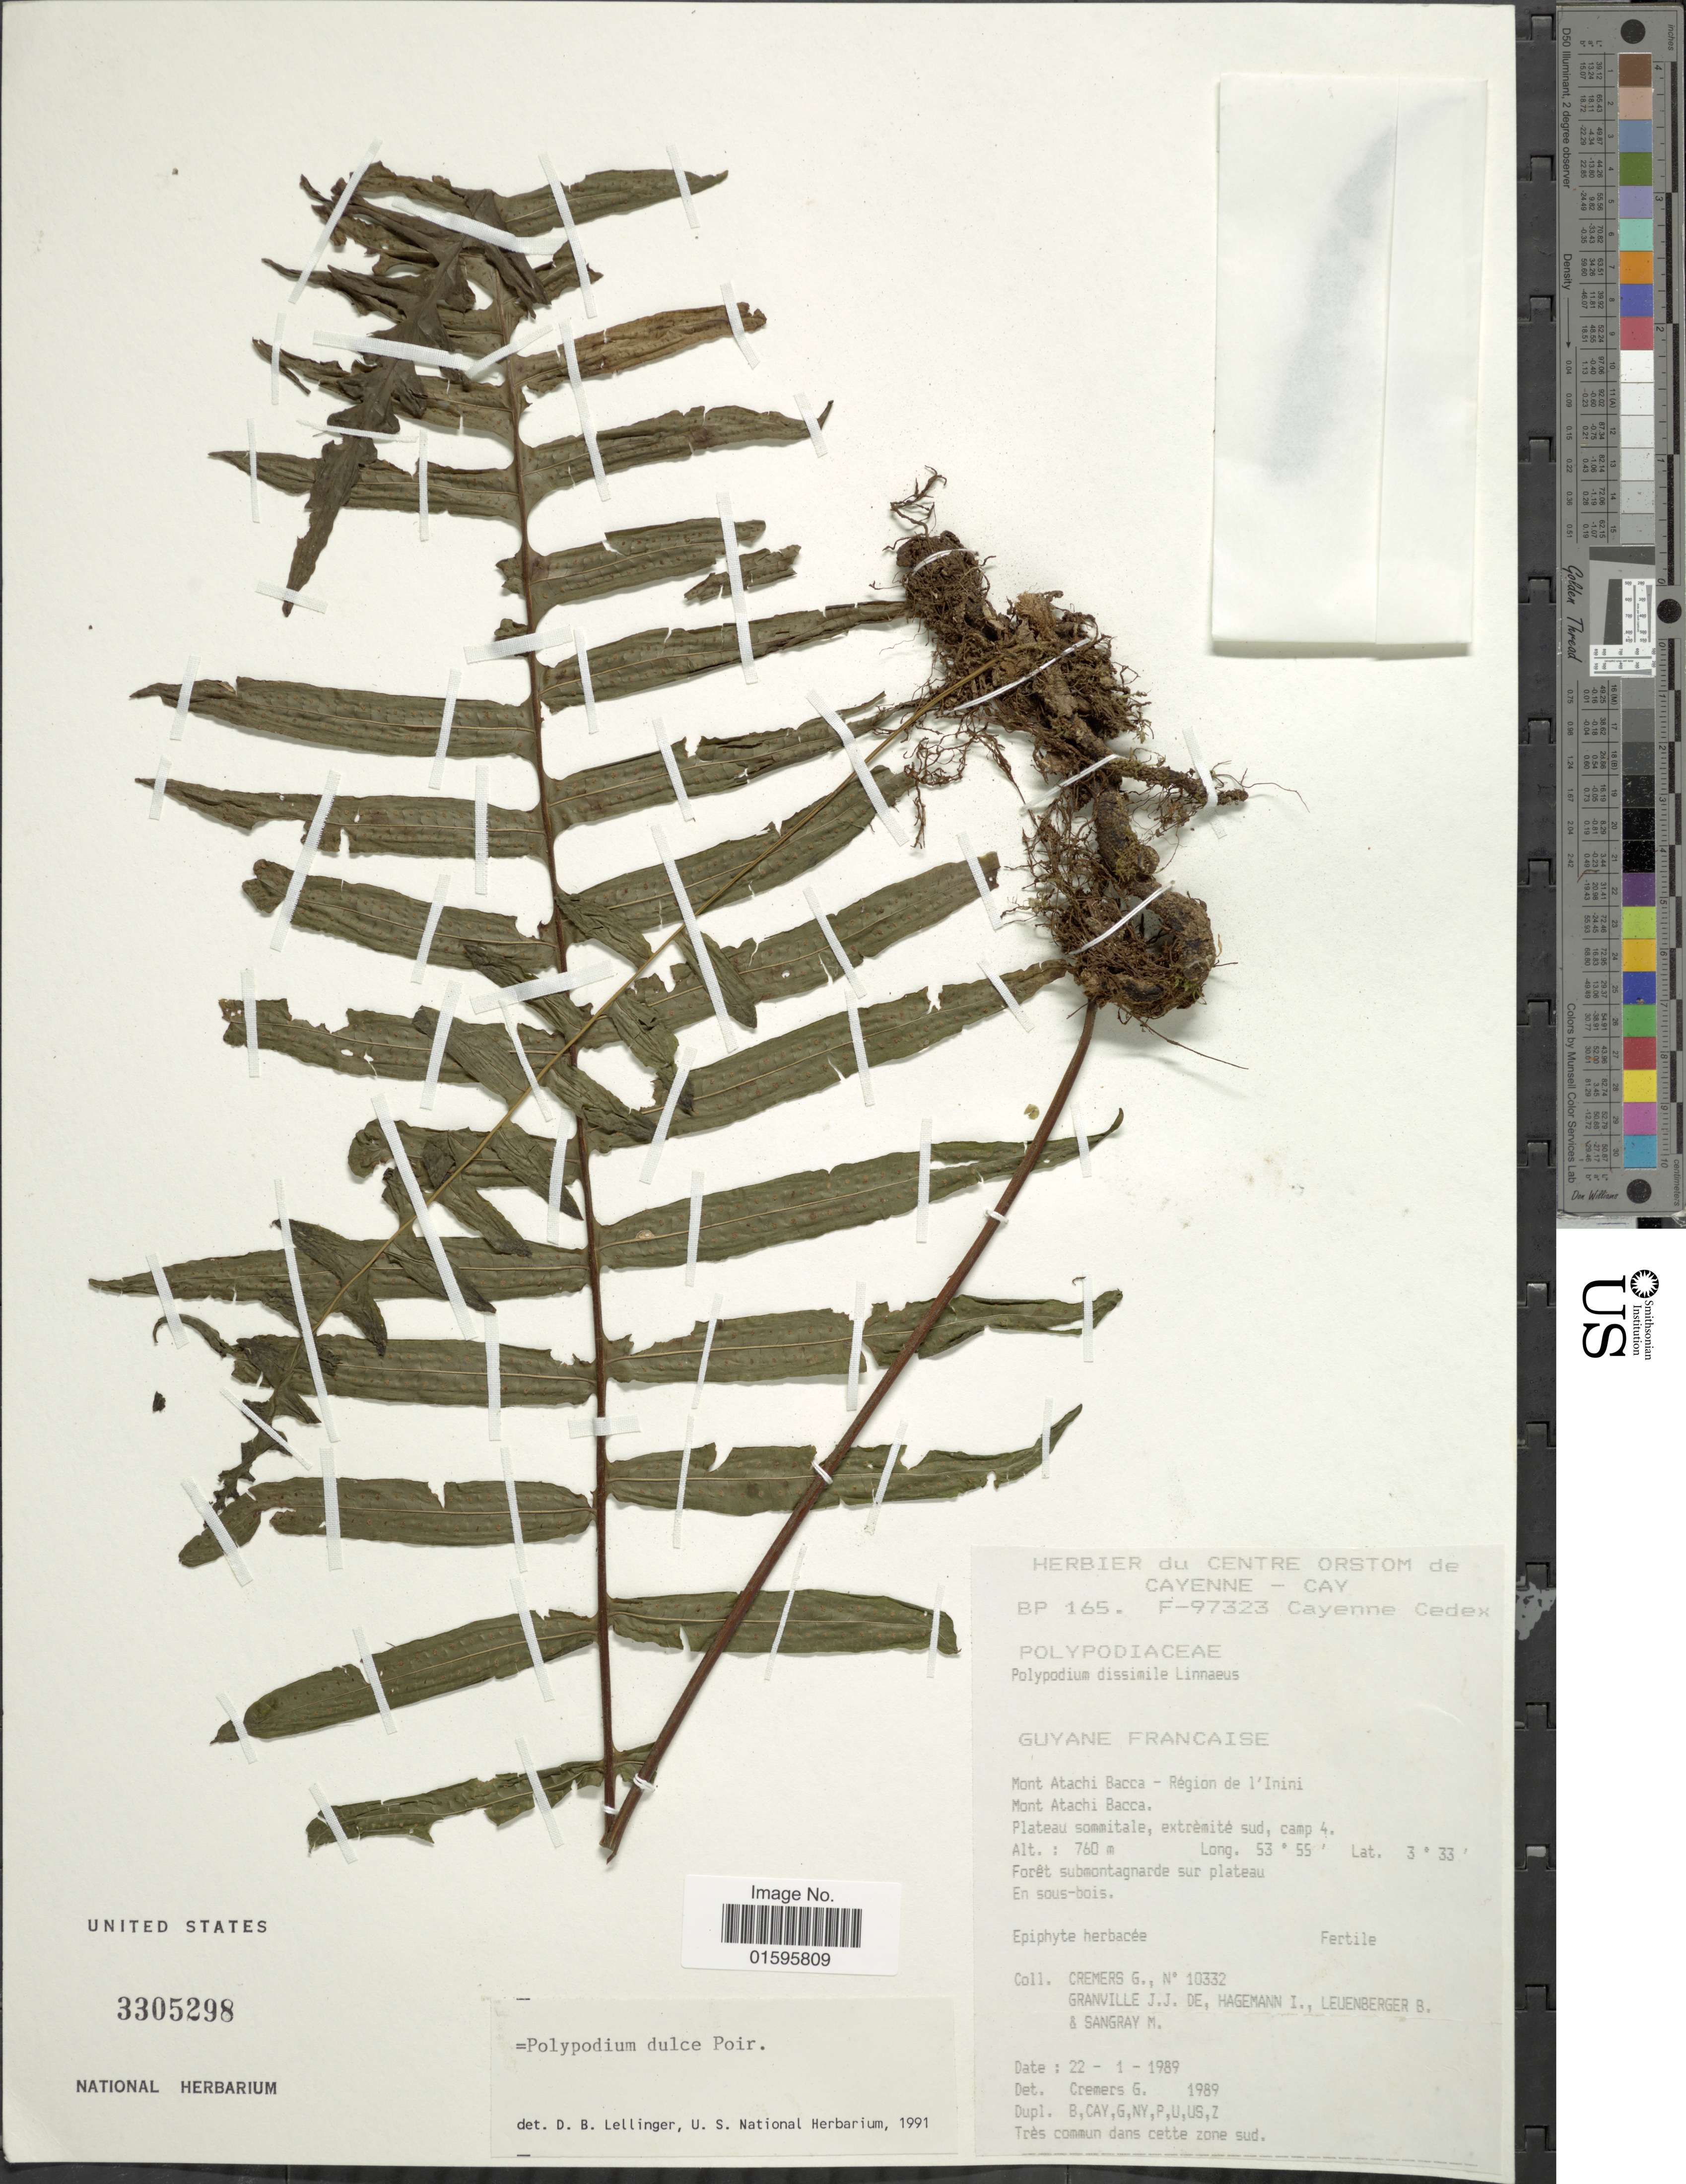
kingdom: Plantae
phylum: Tracheophyta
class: Polypodiopsida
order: Polypodiales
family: Polypodiaceae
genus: Polypodium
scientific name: Polypodium dulce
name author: Poir.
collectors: G. Cremers, J.-J. de Granville, I. Hagemann, B. Leuenberger & M. Sangray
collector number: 10332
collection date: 1989-01-22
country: French Guiana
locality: Guyane Francaise, Mont Atachi Bacca, Region de l'Inini, Mont Atachi Bacca, Plateau sommitale, extremite sud, camp 4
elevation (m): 760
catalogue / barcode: US 3305298